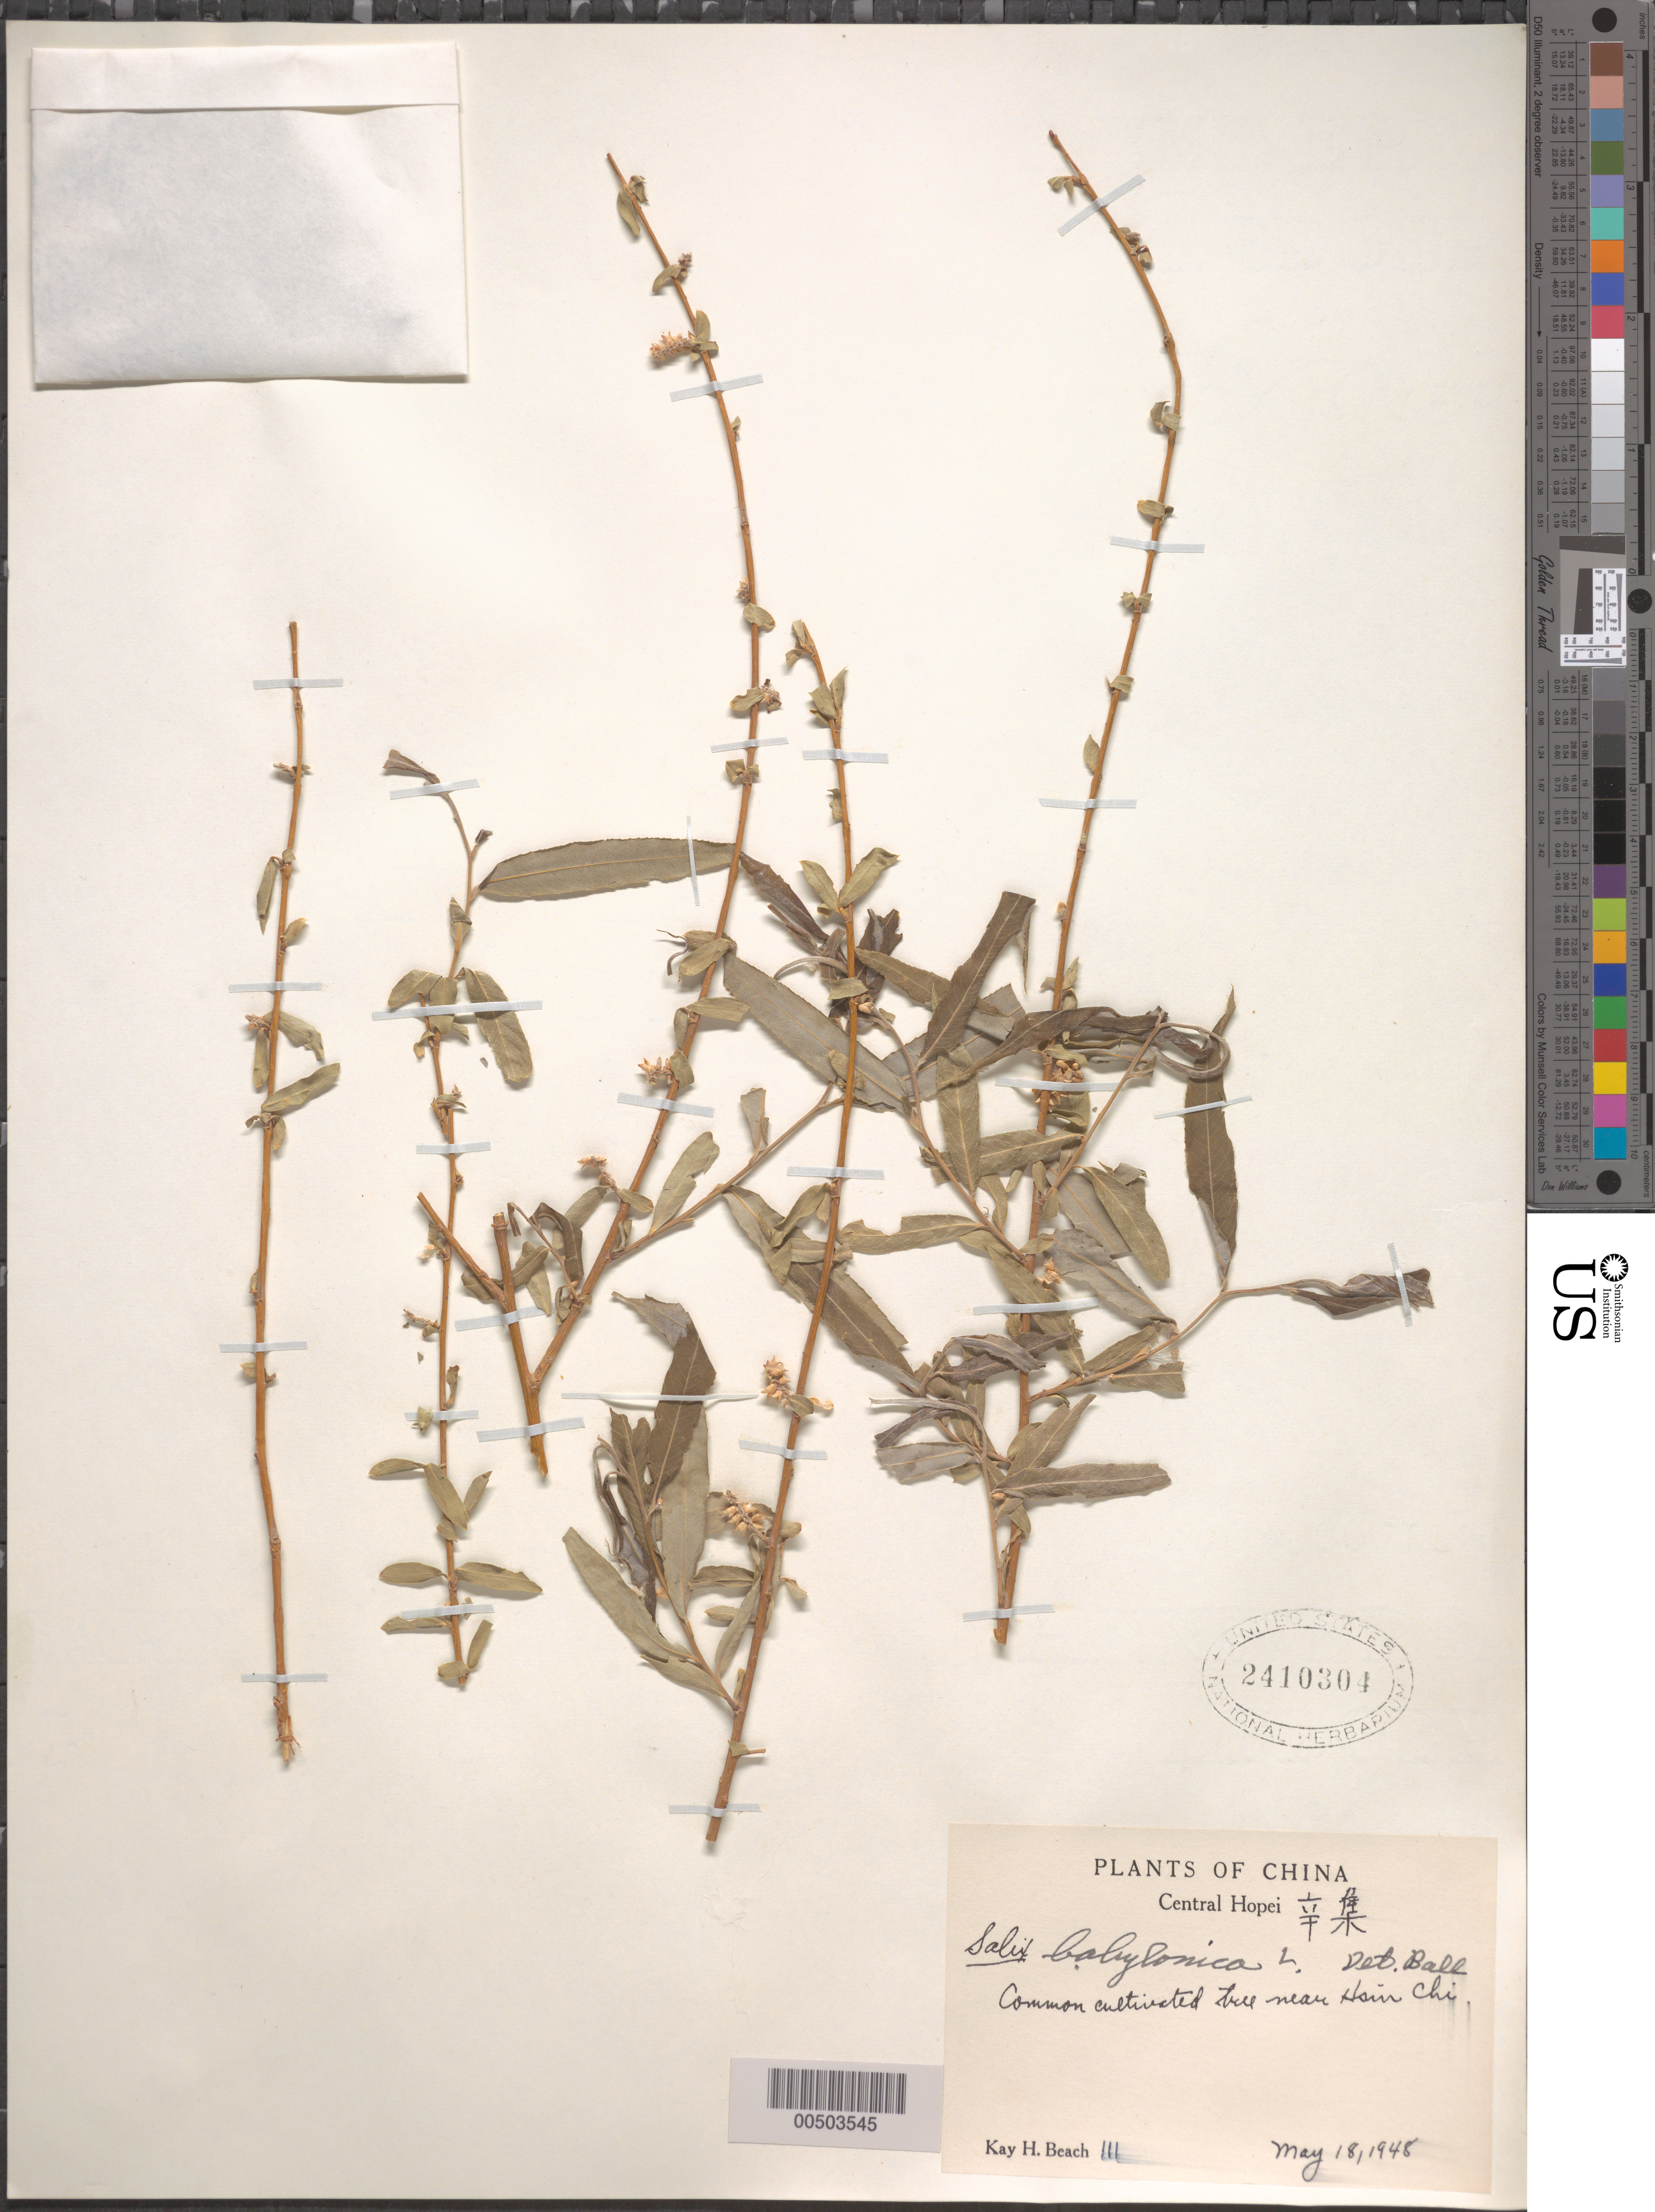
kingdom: Plantae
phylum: Tracheophyta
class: Magnoliopsida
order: Malpighiales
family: Salicaceae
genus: Salix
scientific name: Salix babylonica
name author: L.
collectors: K. H. Beach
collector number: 3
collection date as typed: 18 May 1948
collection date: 1948-05-18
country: China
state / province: Hebei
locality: Hsin Chi, central Hopei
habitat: Common cultivated tree near Hsin Chi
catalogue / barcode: US 2410304